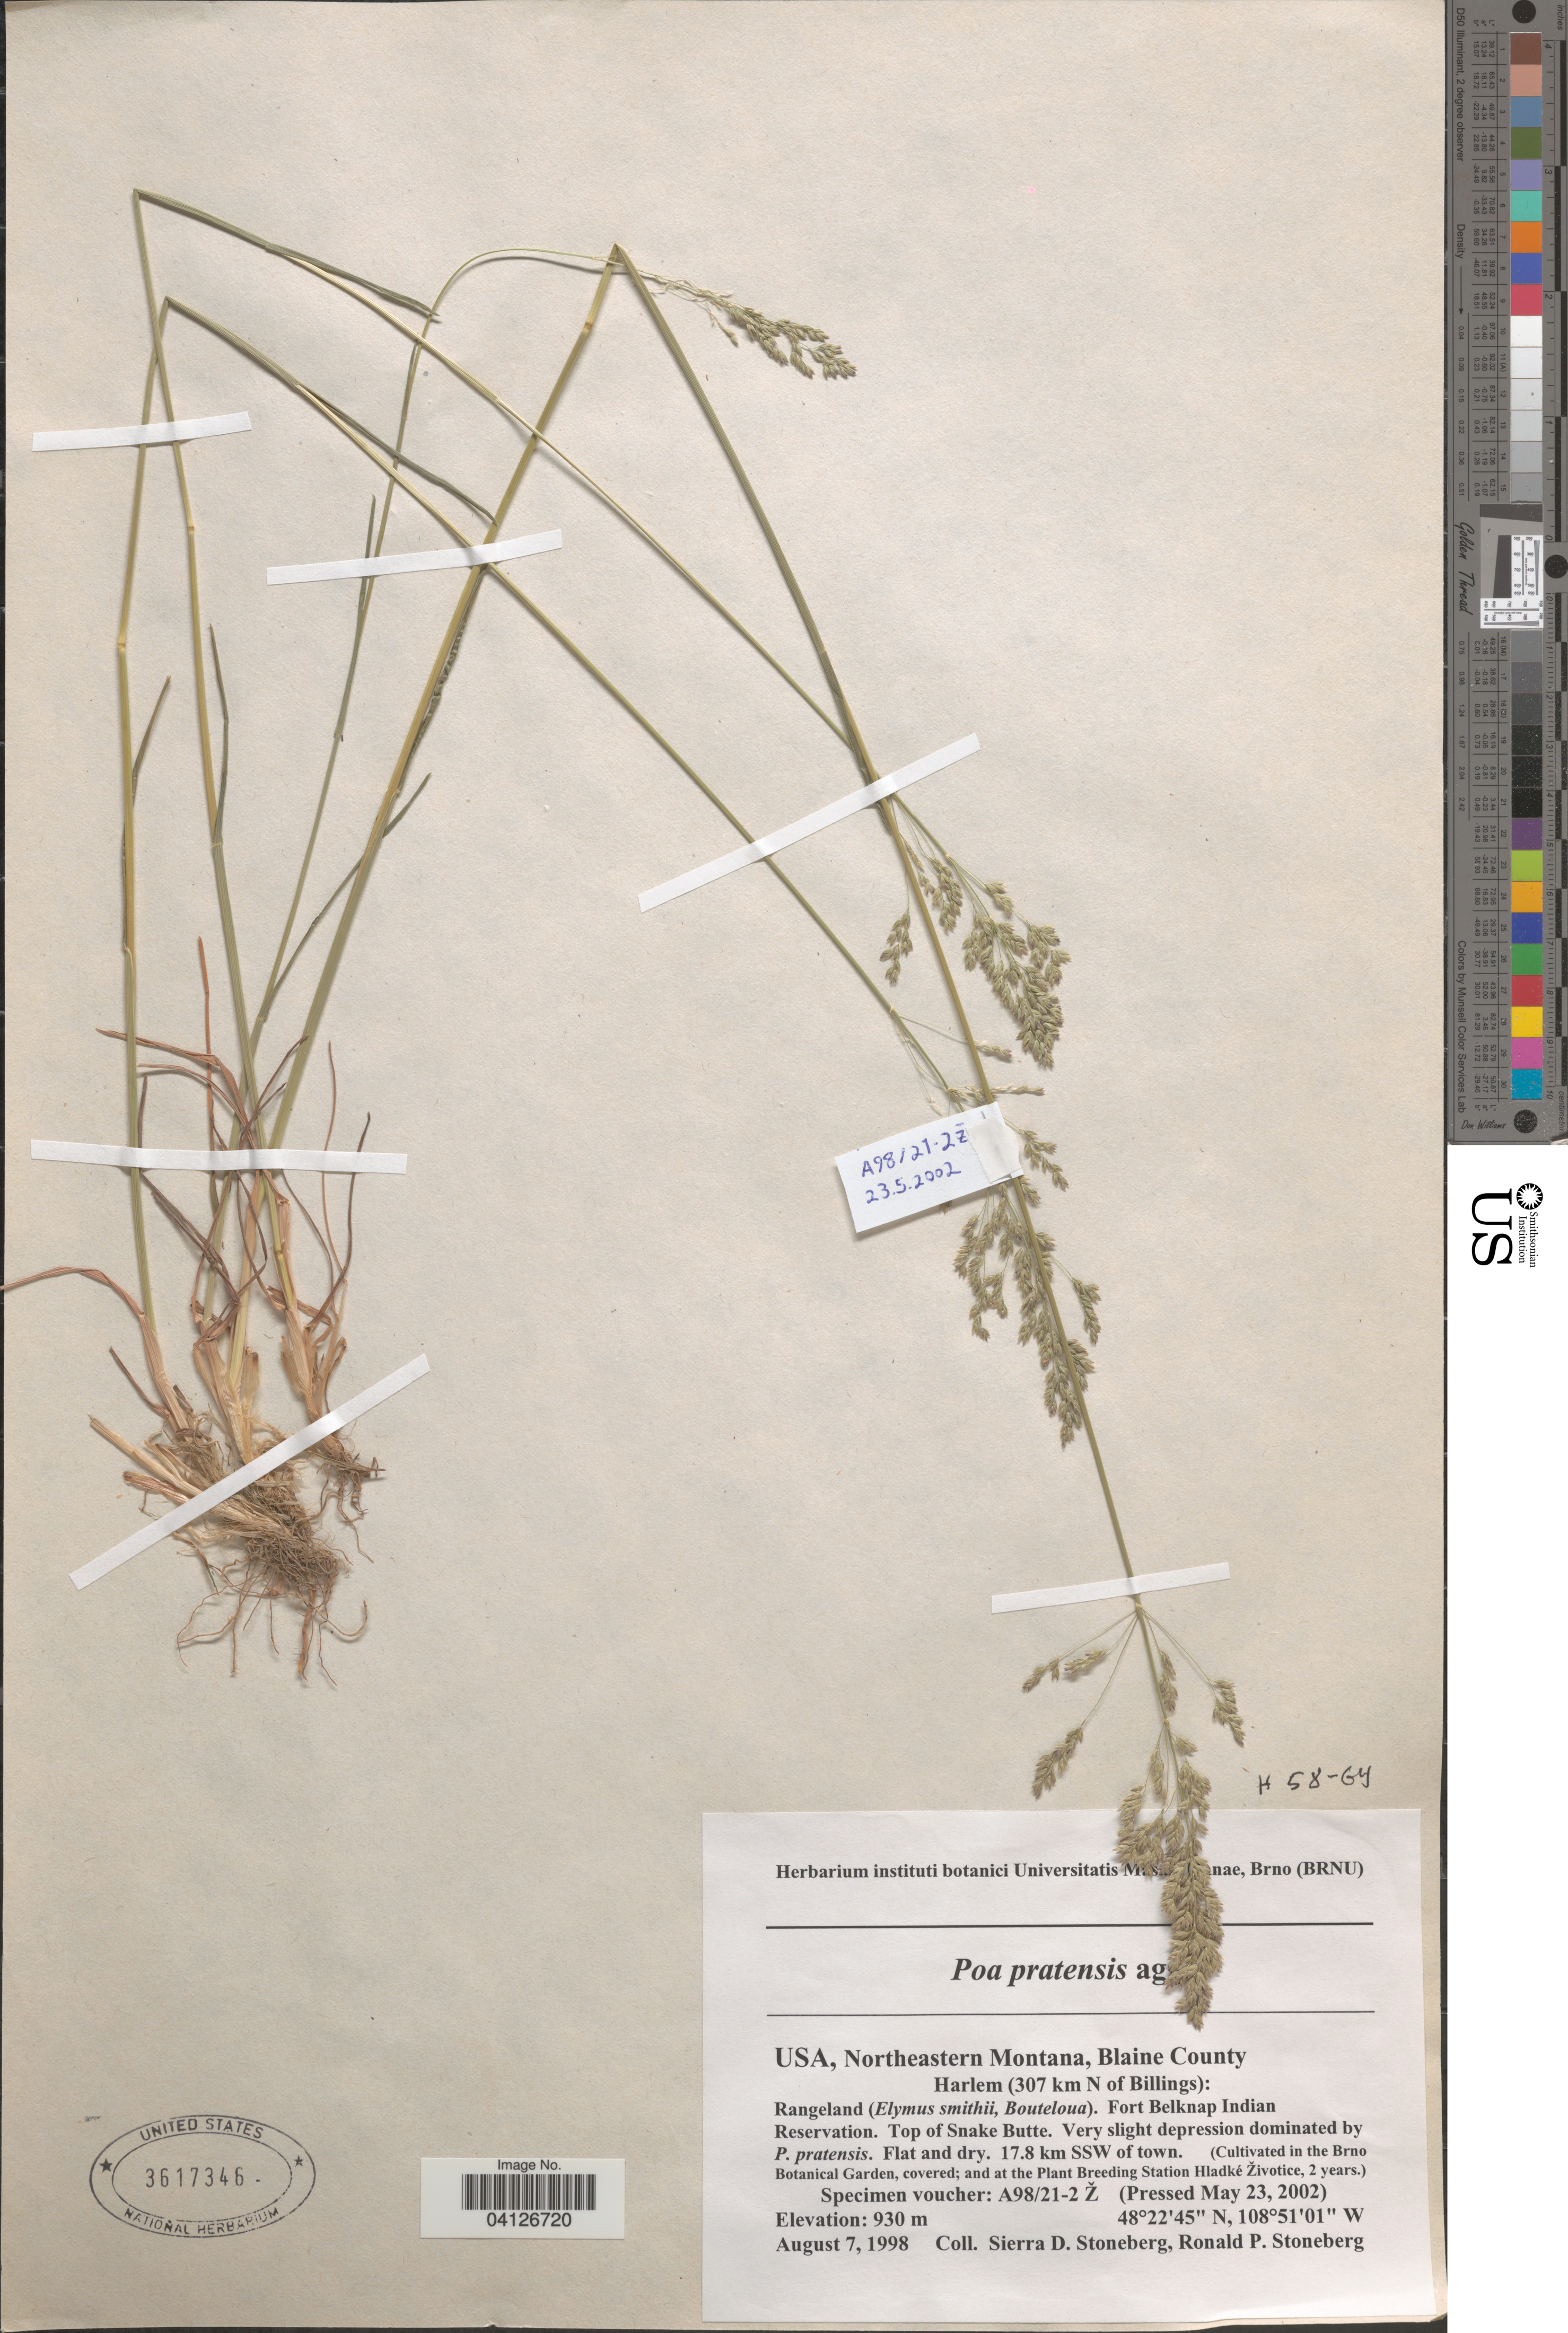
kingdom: Plantae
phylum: Tracheophyta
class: Liliopsida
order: Poales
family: Poaceae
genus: Poa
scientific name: Poa pratensis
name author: L.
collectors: Ex herb. instituti botanici Universitatis Masarykianae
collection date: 2002-05-23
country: Czechia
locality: (Cultivated in the Brno Botanical Garden, covered; and at the Plant Breeding Station Hladké Životice, 2 years.).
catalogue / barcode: US 3617346